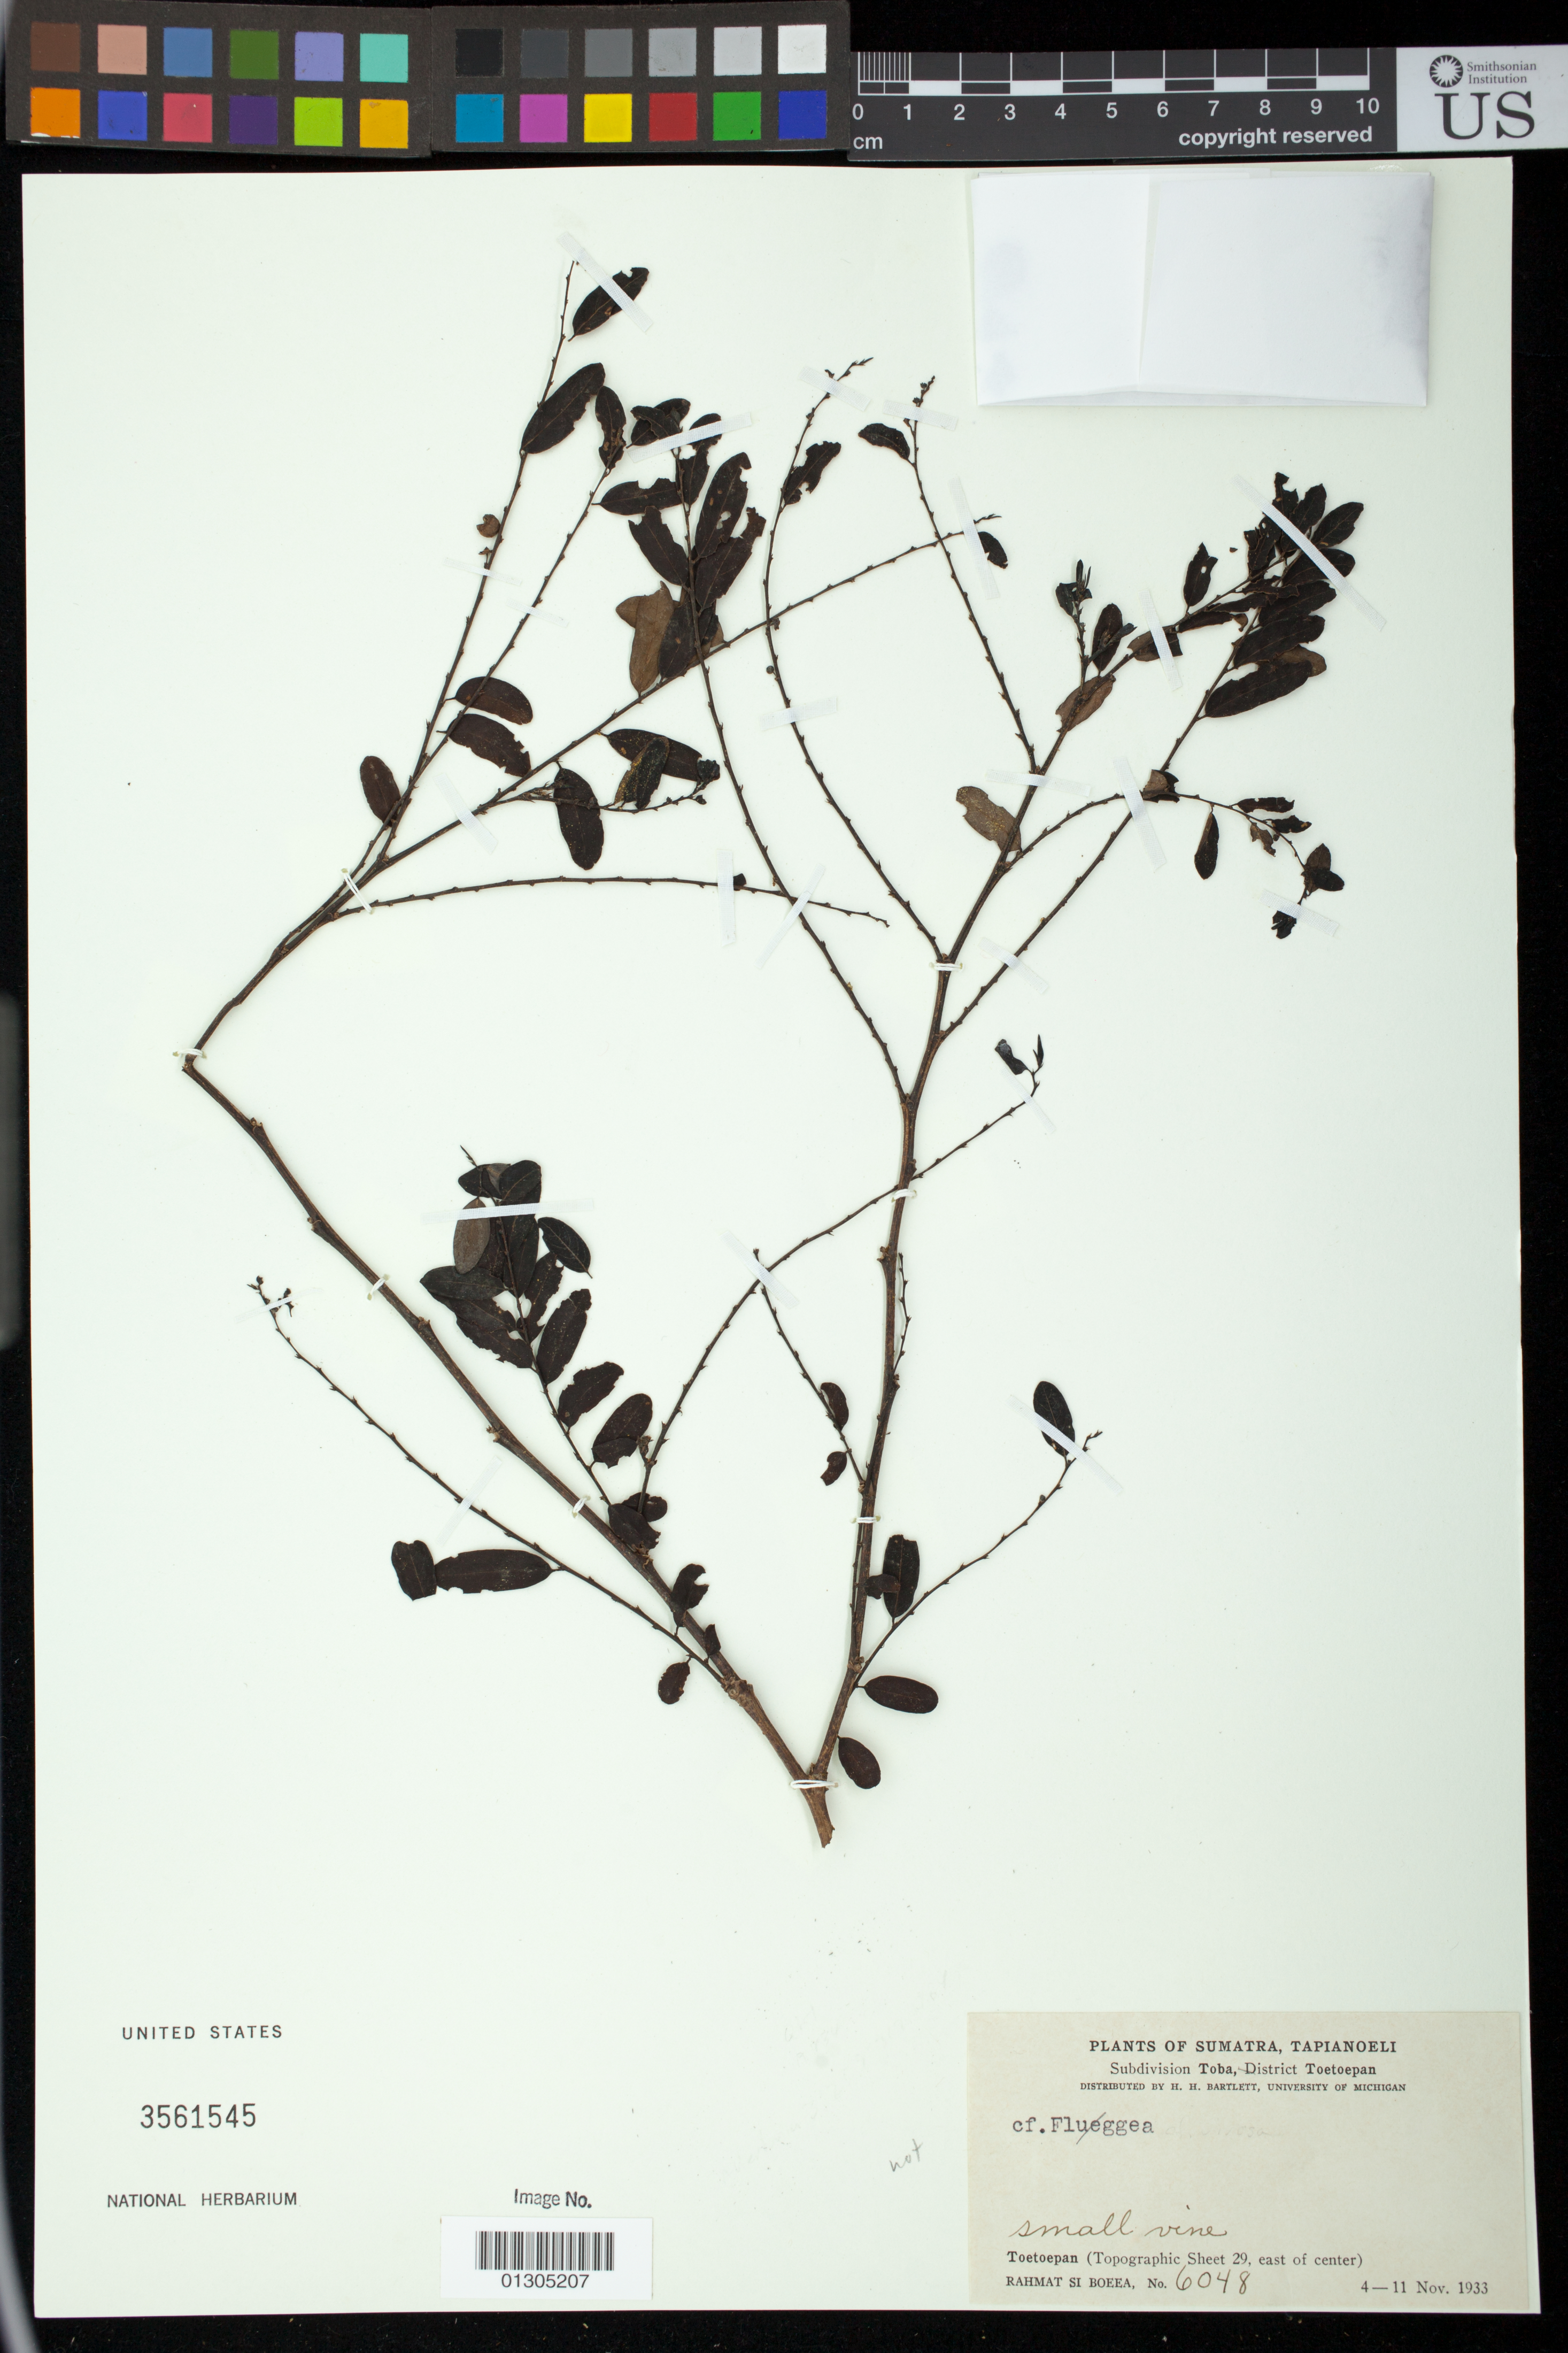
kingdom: Plantae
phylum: Tracheophyta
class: Magnoliopsida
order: Malpighiales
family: Euphorbiaceae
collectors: Rahmat Si Boeea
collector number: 6048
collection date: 1933-11-04/1933-11-11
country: Indonesia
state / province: Sumatra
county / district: Sumatera Utara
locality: Toba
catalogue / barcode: US 3561545